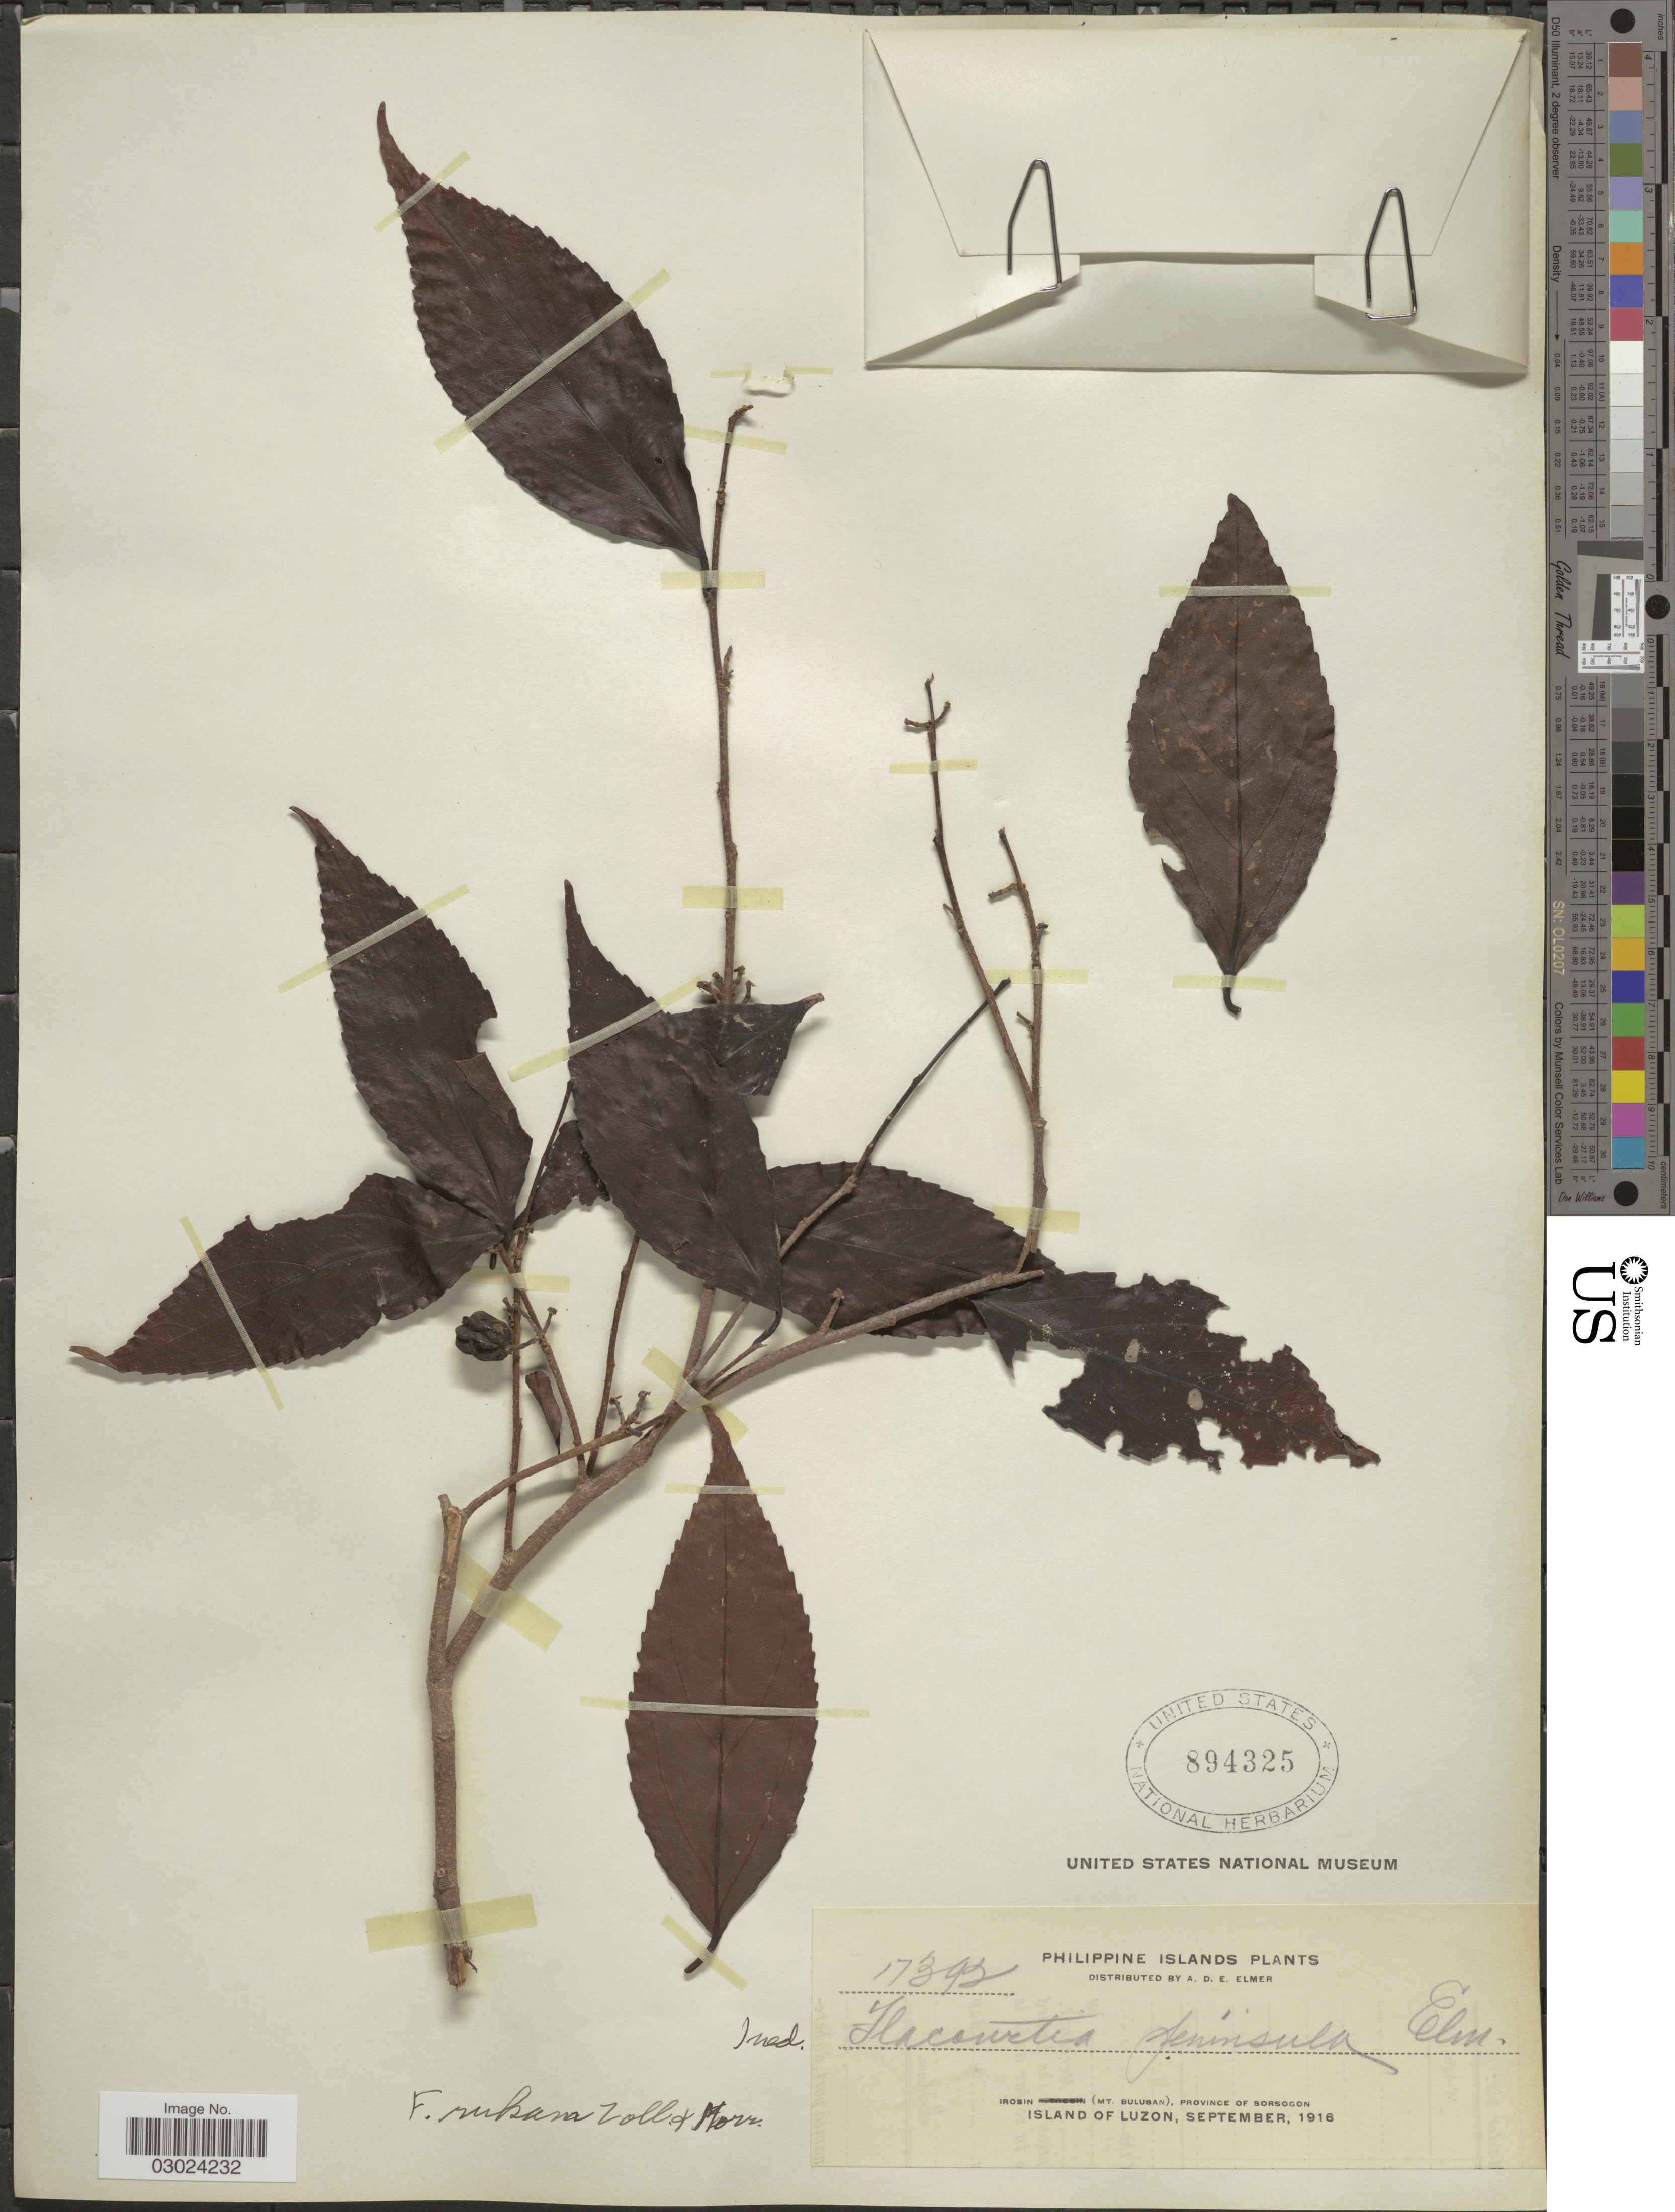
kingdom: Plantae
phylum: Tracheophyta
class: Magnoliopsida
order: Malpighiales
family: Salicaceae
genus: Flacourtia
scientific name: Flacourtia rukam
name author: Zoll. & Moritzi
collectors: A. D. E. Elmer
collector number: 17393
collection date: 1916-09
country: Philippines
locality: Philippine Islands. Irosin (Mt. Bulusan), Province of Sorsogon. Island of Luzon.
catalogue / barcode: US 894325